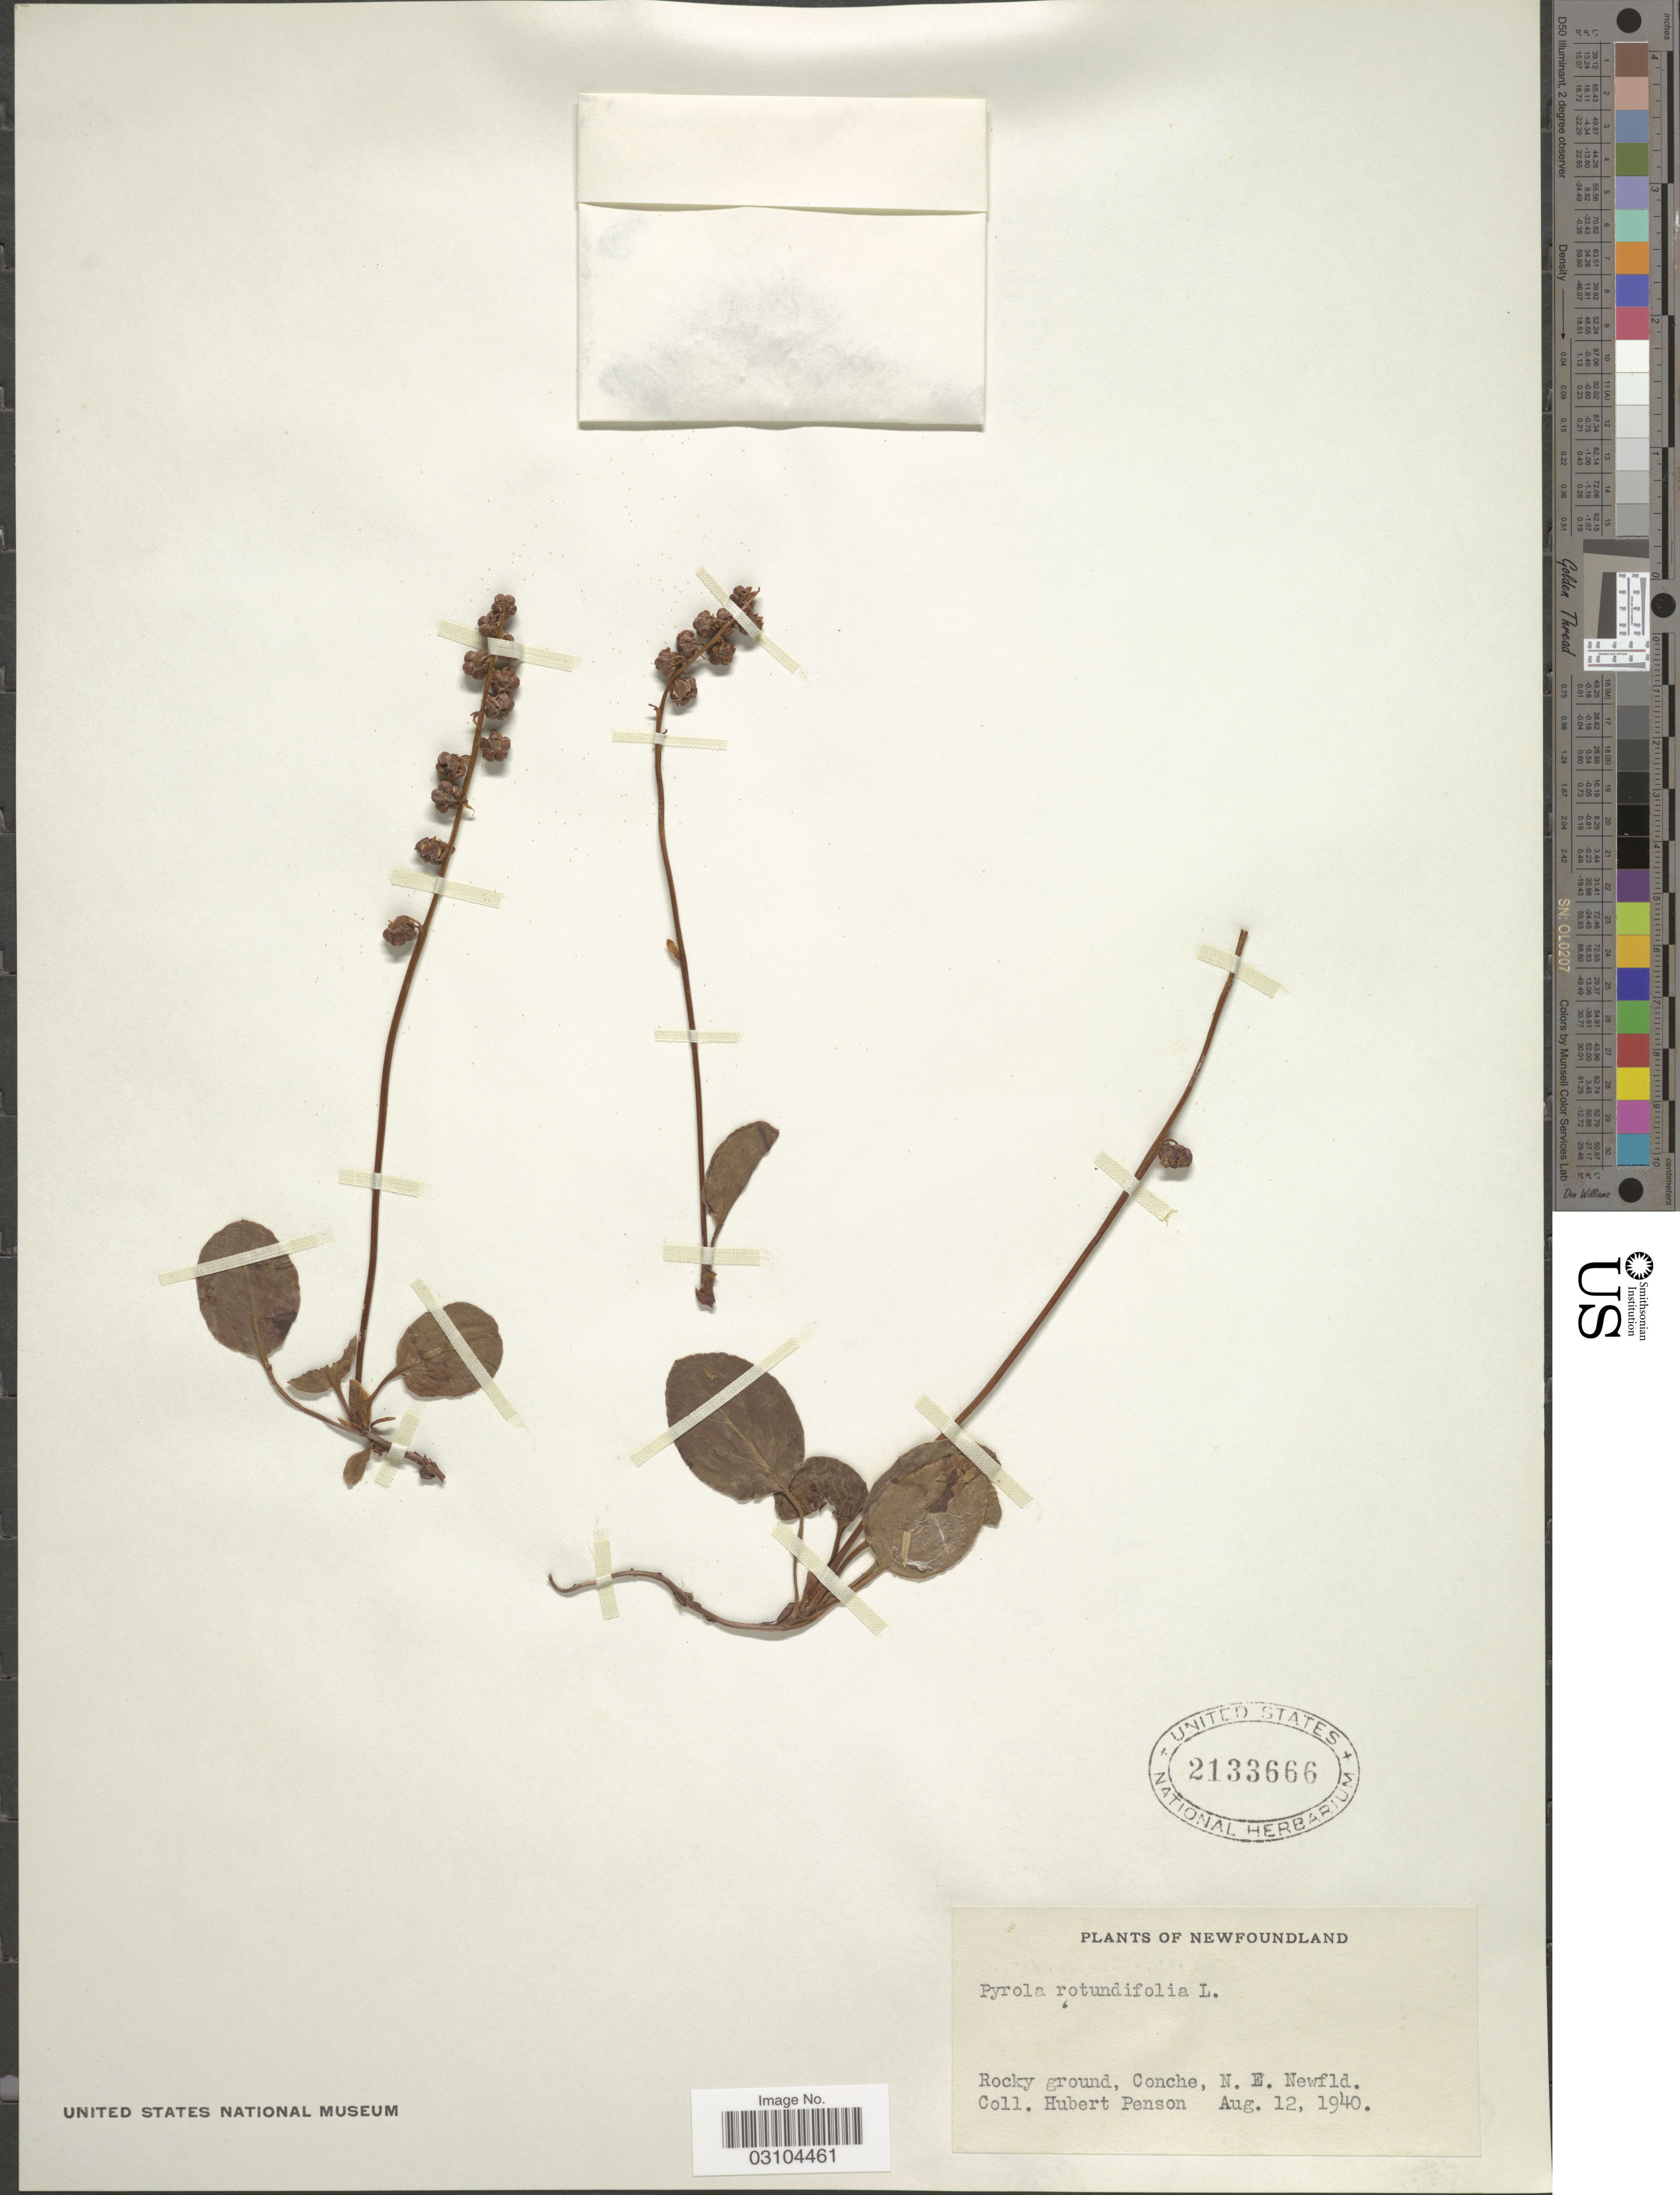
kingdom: Plantae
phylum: Tracheophyta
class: Magnoliopsida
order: Ericales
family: Ericaceae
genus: Pyrola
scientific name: Pyrola rotundifolia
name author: L.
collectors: H. Penson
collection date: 1940-08-12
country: Canada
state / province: Newfoundland and Labrador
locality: Conche, N. E. Newfld.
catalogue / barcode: US 2133666